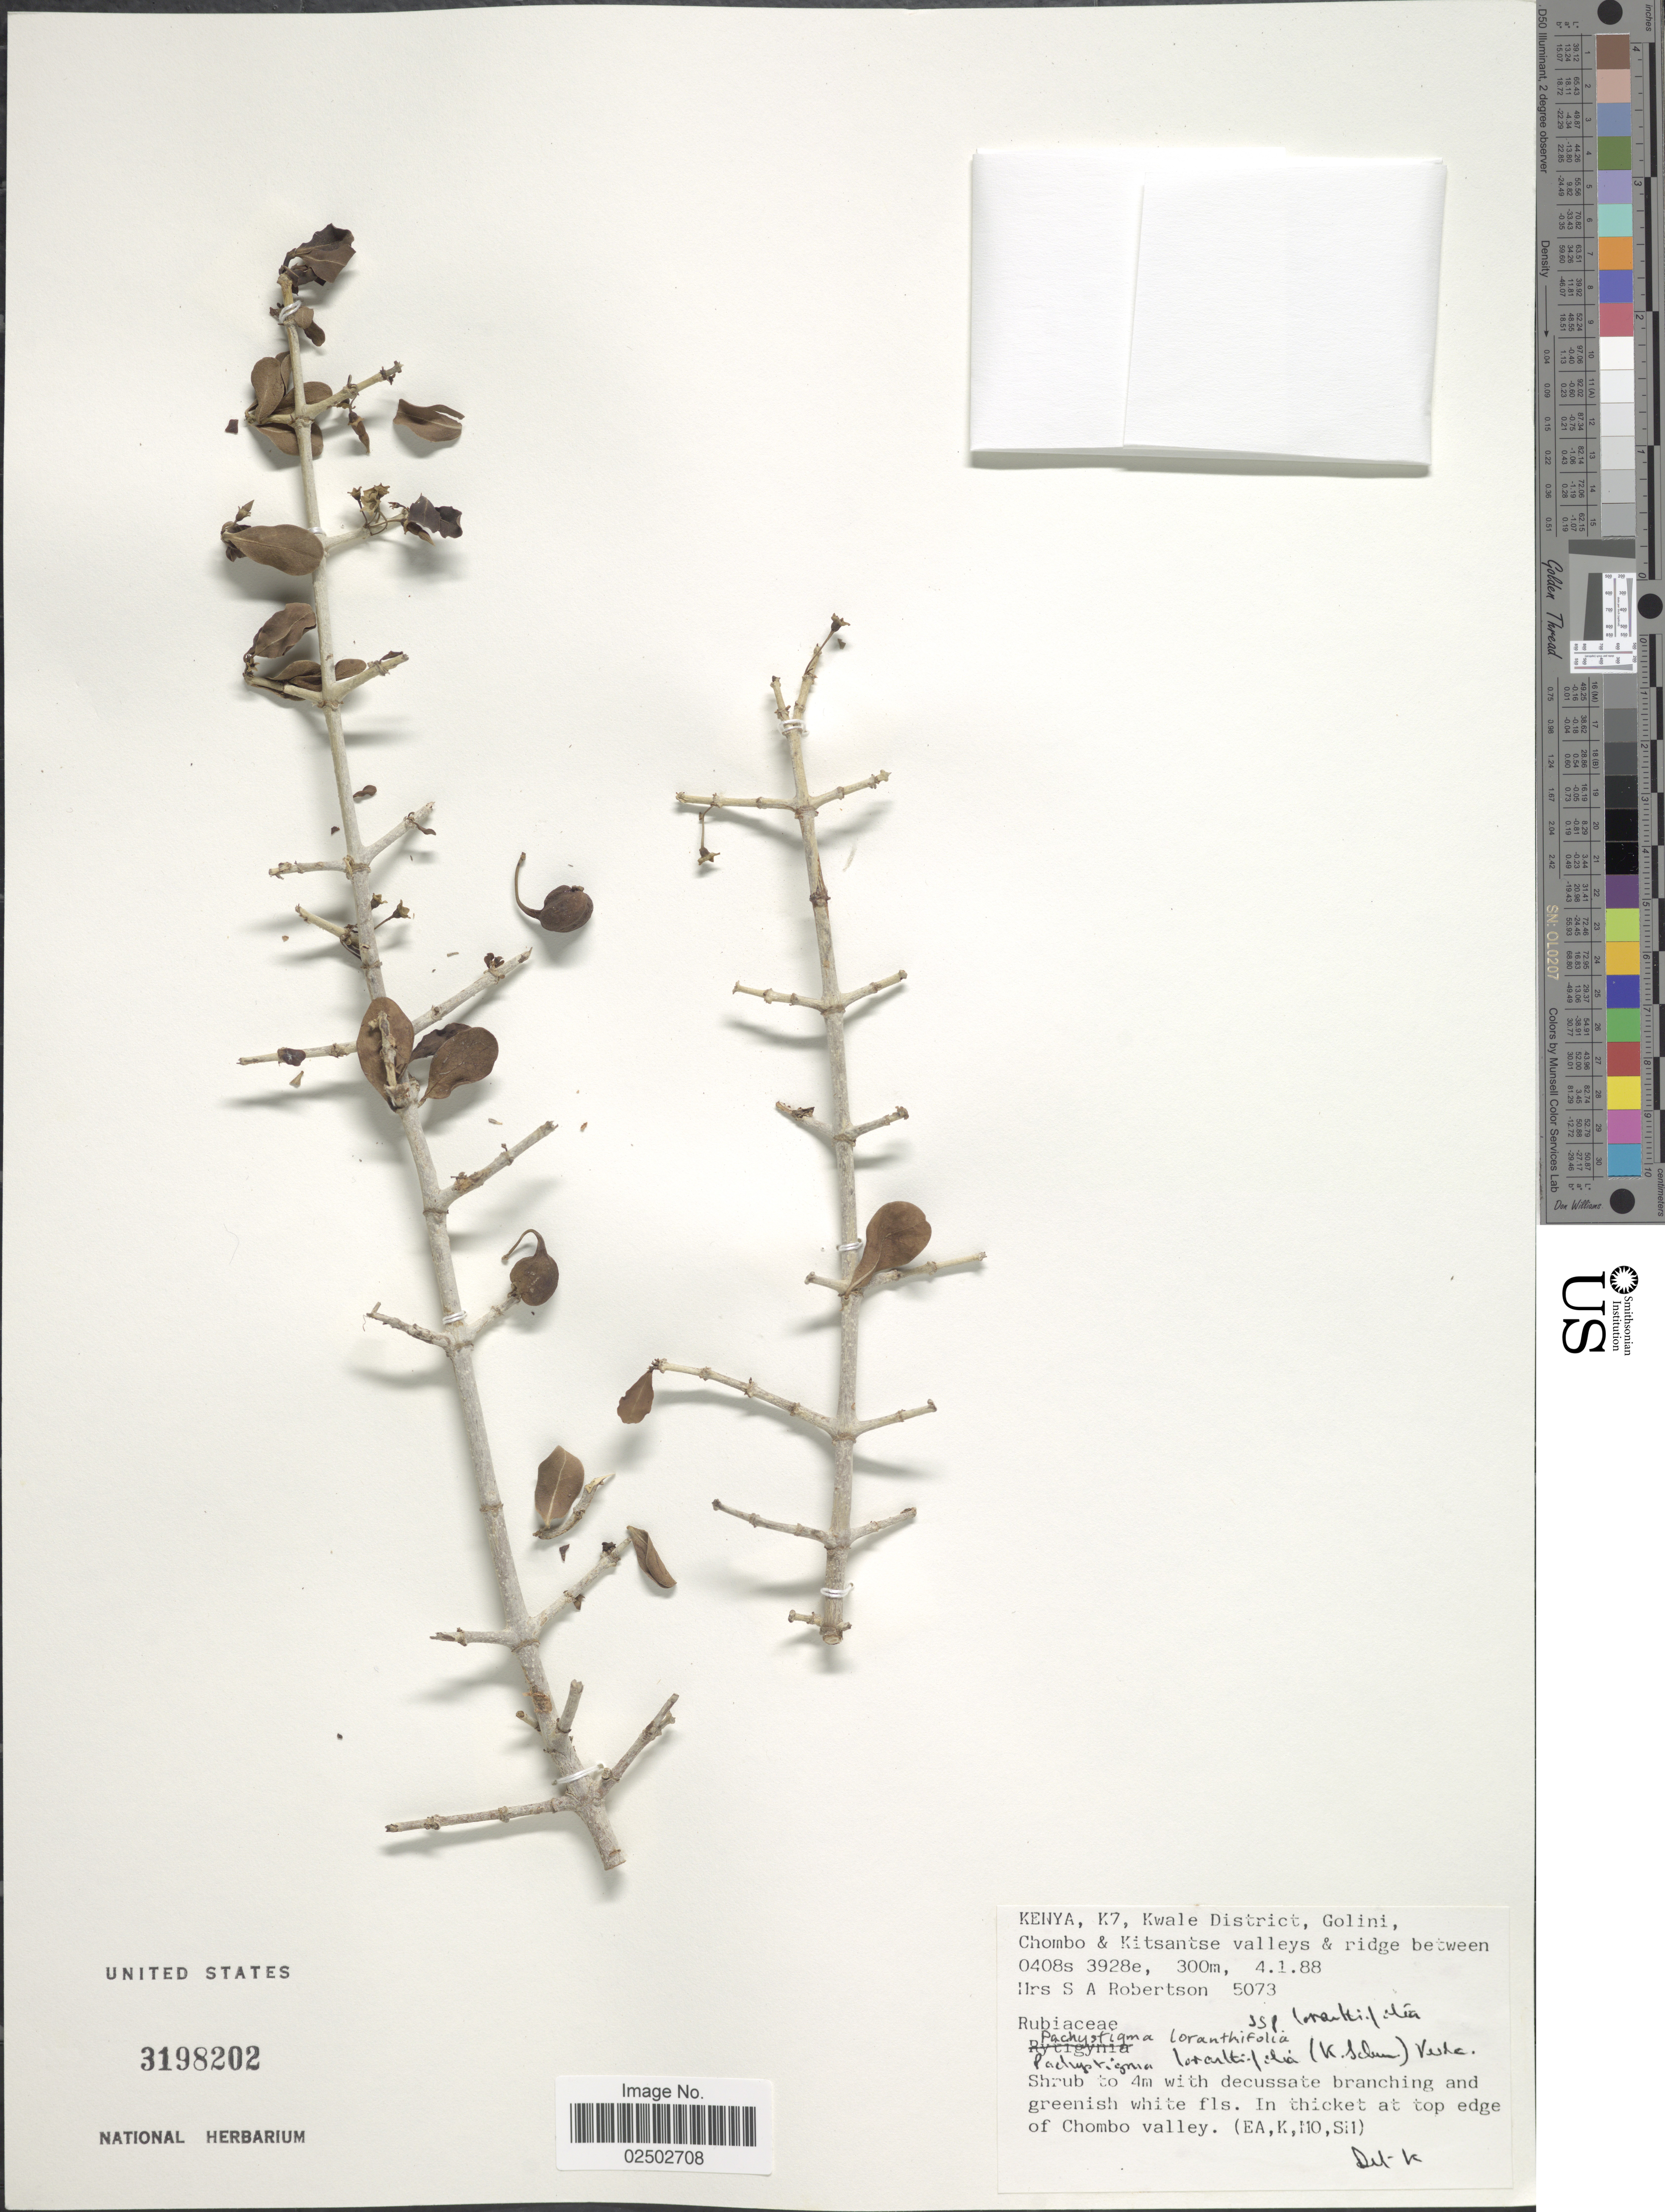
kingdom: Plantae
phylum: Tracheophyta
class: Magnoliopsida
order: Gentianales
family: Rubiaceae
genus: Vangueria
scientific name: Vangueria loranthifolia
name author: K. Schum.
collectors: Mrs. S. A. Robertson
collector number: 5073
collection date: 1988-01-04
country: Kenya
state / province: Kwale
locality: K7, Kwale District, Golini Chombo & Kitsantse valleys & ridge between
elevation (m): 300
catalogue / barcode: US 3198202